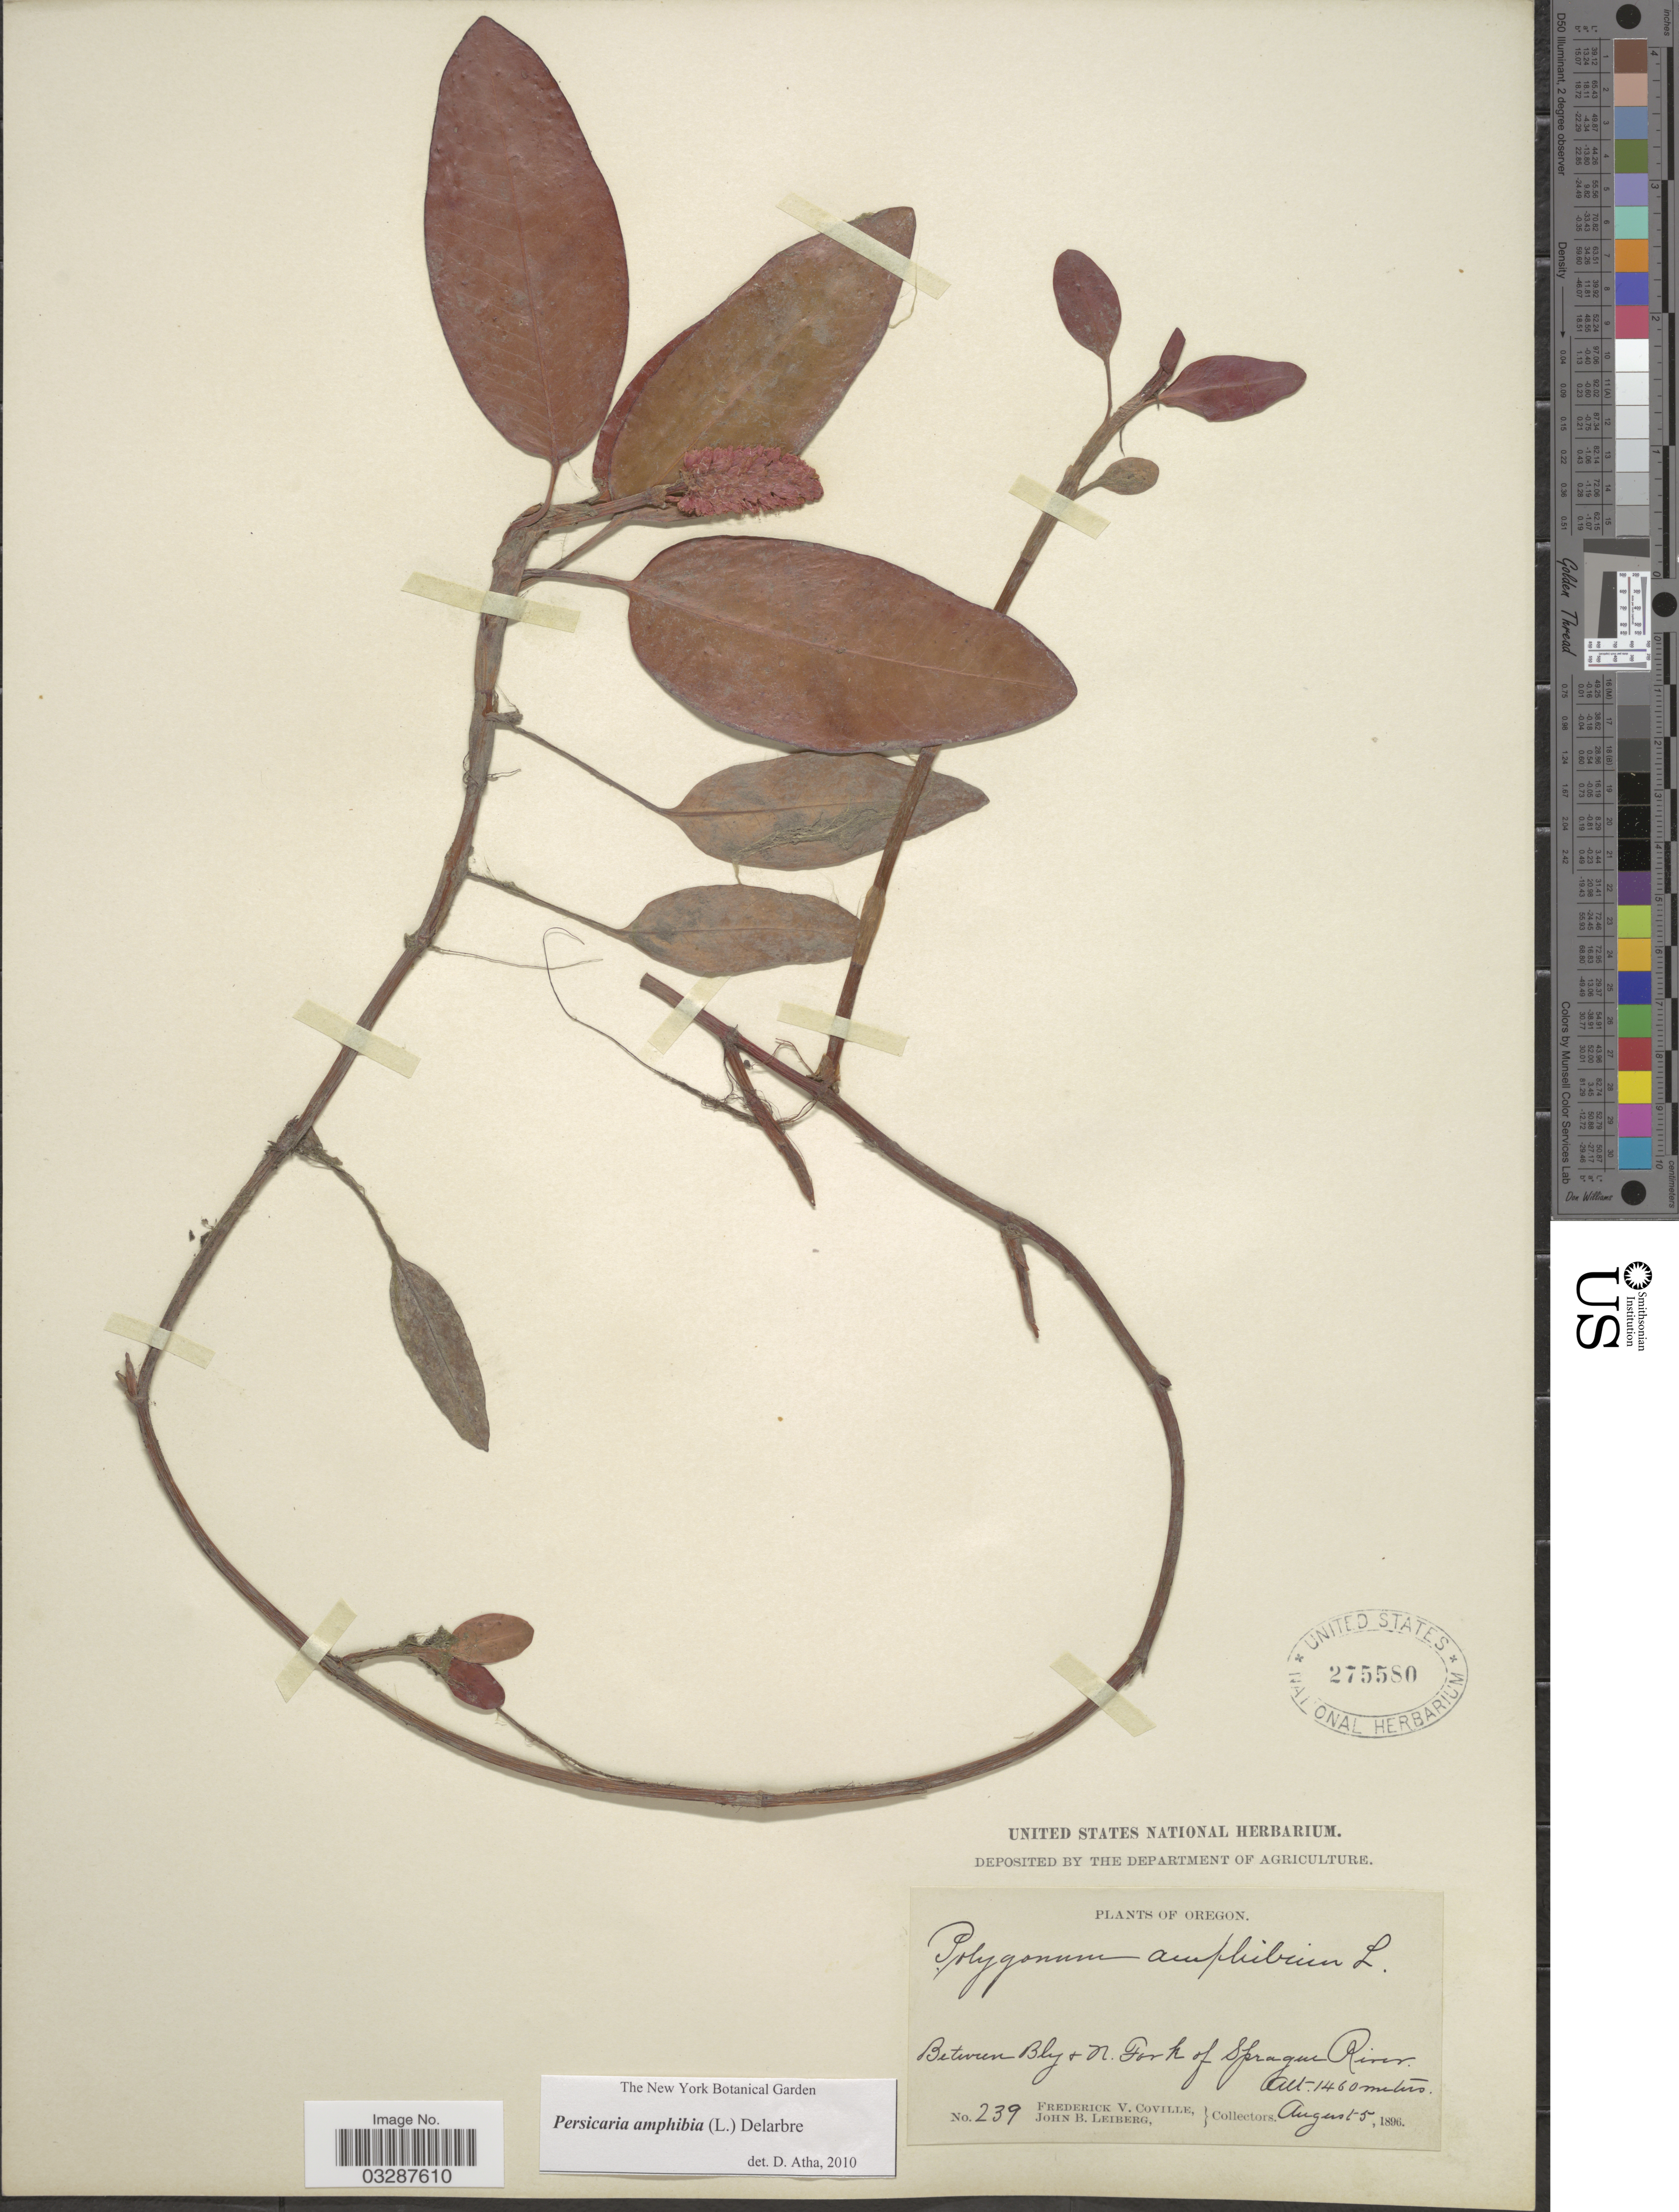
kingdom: Plantae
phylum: Tracheophyta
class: Magnoliopsida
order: Caryophyllales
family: Polygonaceae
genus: Persicaria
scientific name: Persicaria amphibia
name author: (L.) Delarbre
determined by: Atha, D. E.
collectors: F. V. Coville & J. B. Leiberg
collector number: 239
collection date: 1896-08-05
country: United States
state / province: Oregon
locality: Between Bly & N. Fork of Sprague River.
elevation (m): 1460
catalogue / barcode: US 275580